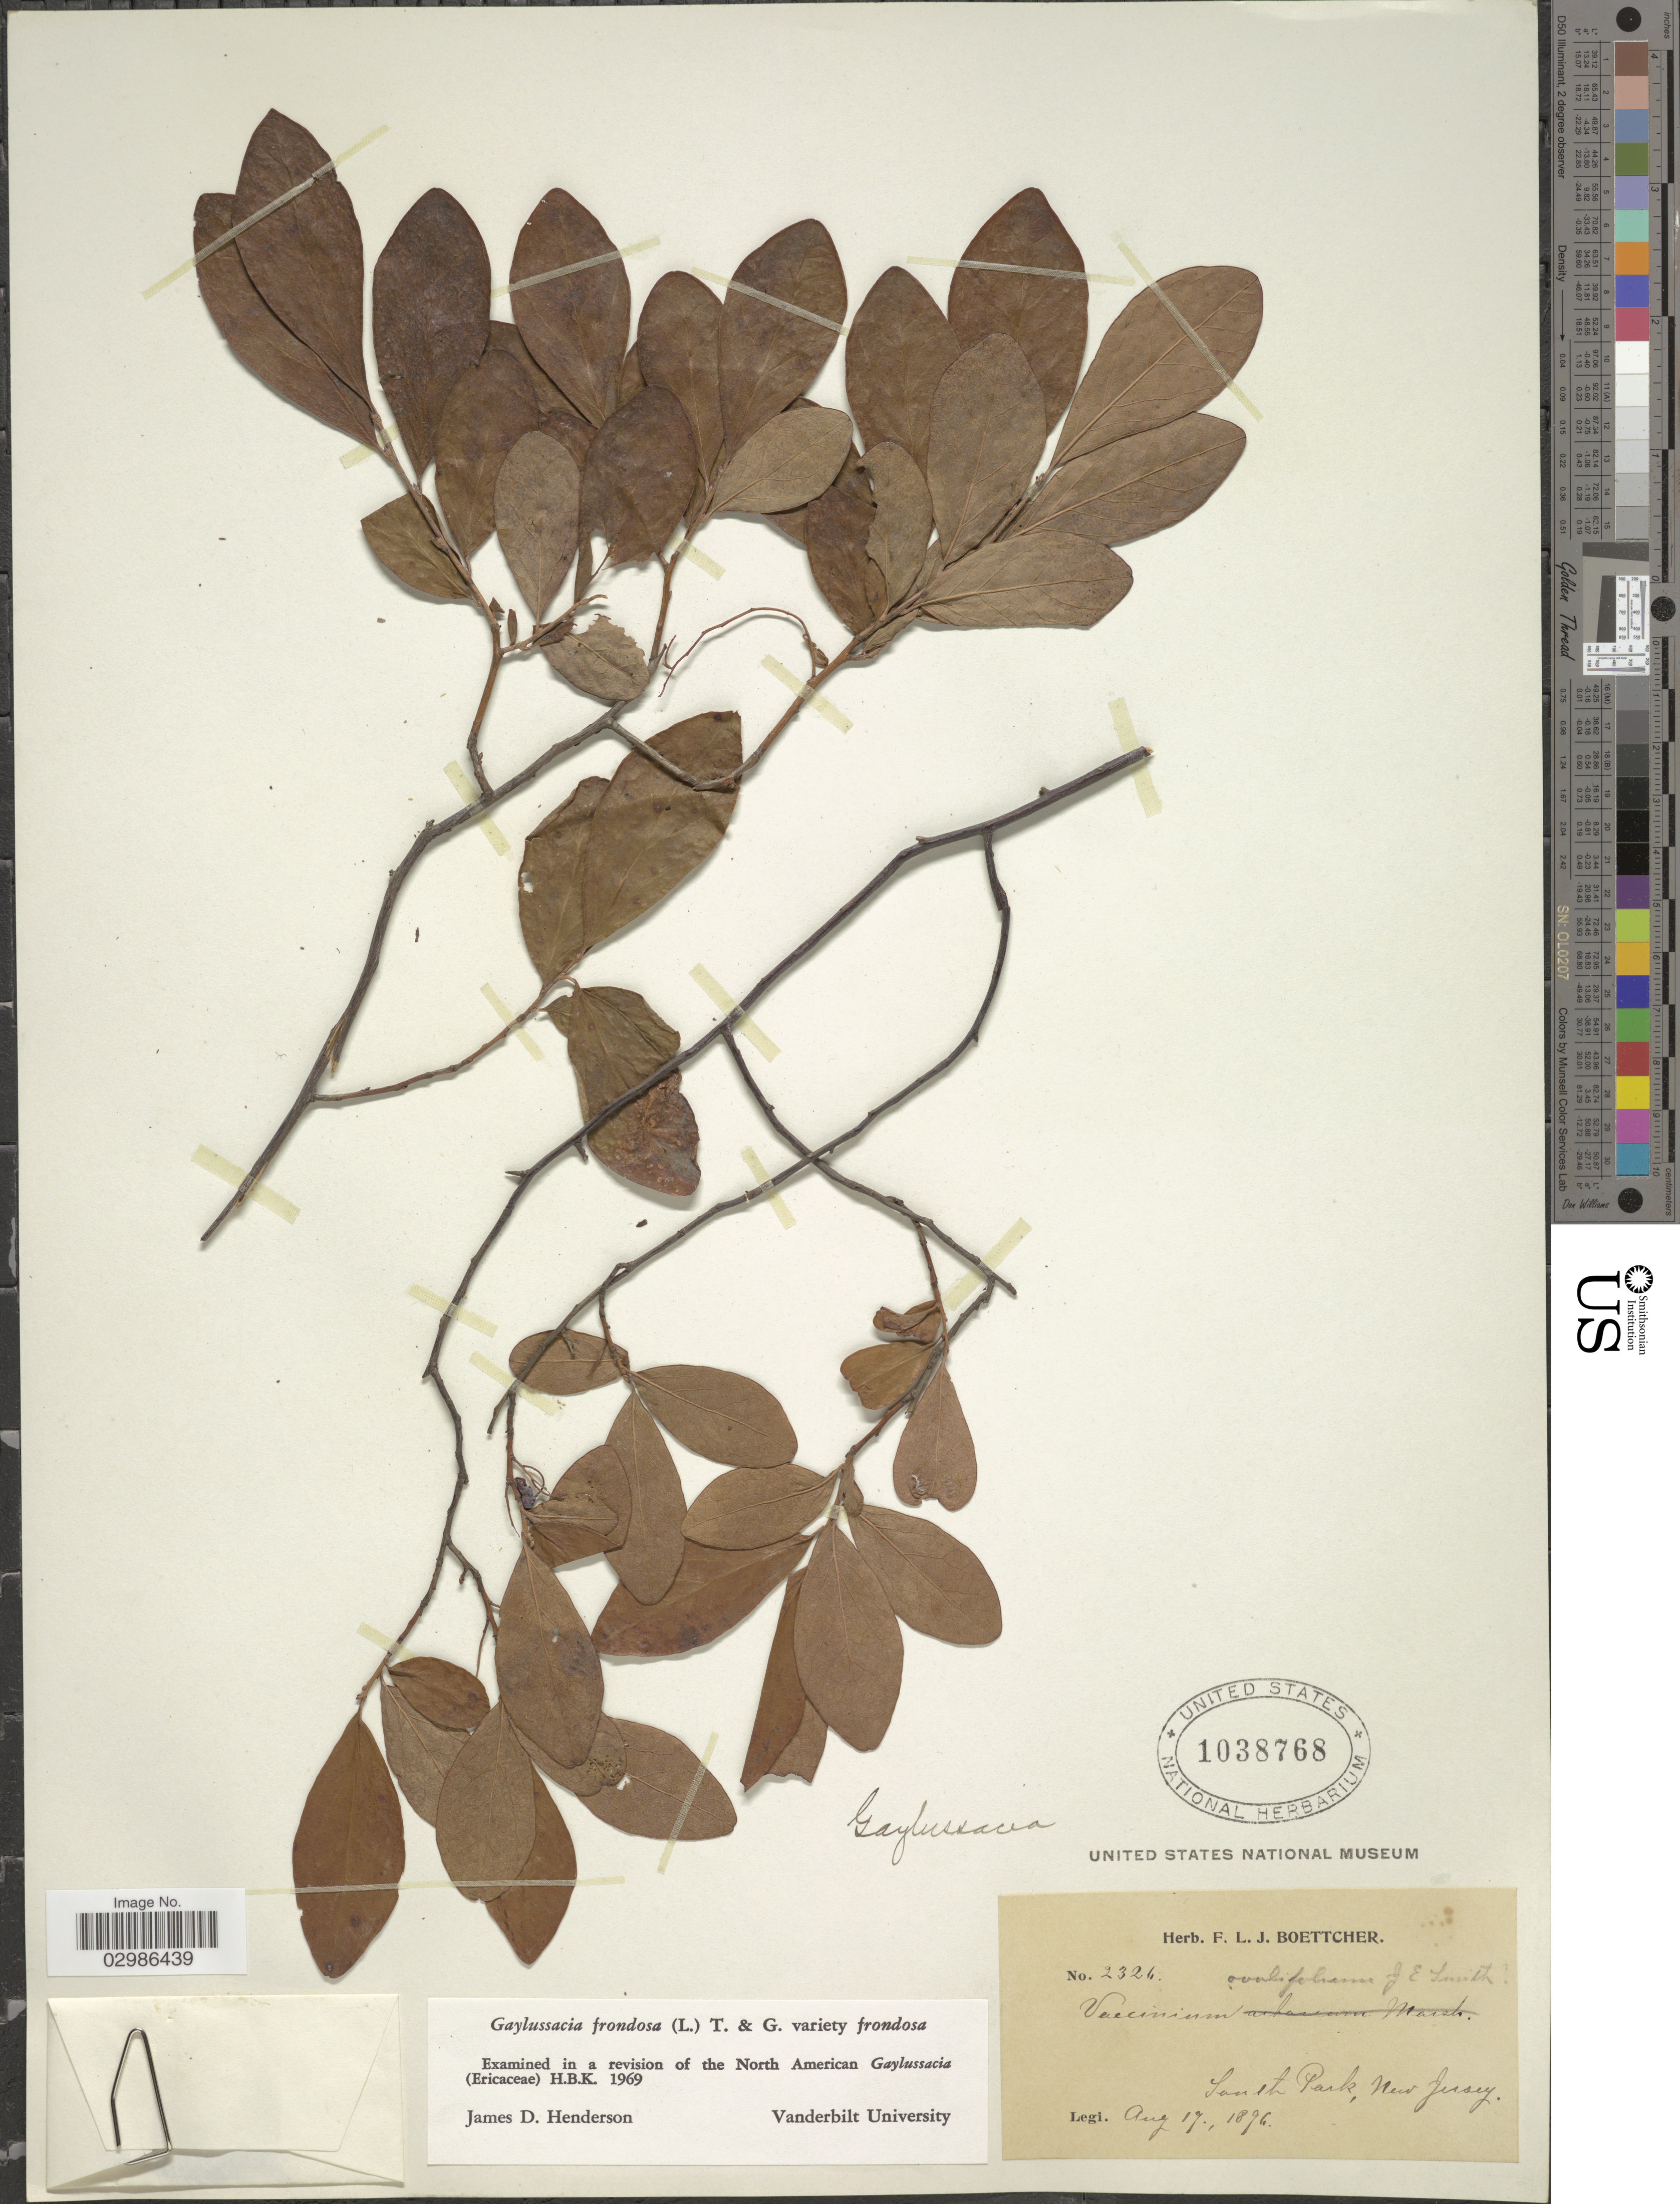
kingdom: Plantae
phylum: Tracheophyta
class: Magnoliopsida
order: Ericales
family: Ericaceae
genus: Gaylussacia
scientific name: Gaylussacia frondosa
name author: (L.) Torr. & A. Gray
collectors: ex herb. F. L. J. Boettcher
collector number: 2324*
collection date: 1896-08-17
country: United States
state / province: New Jersey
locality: South Park.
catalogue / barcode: US 1038768